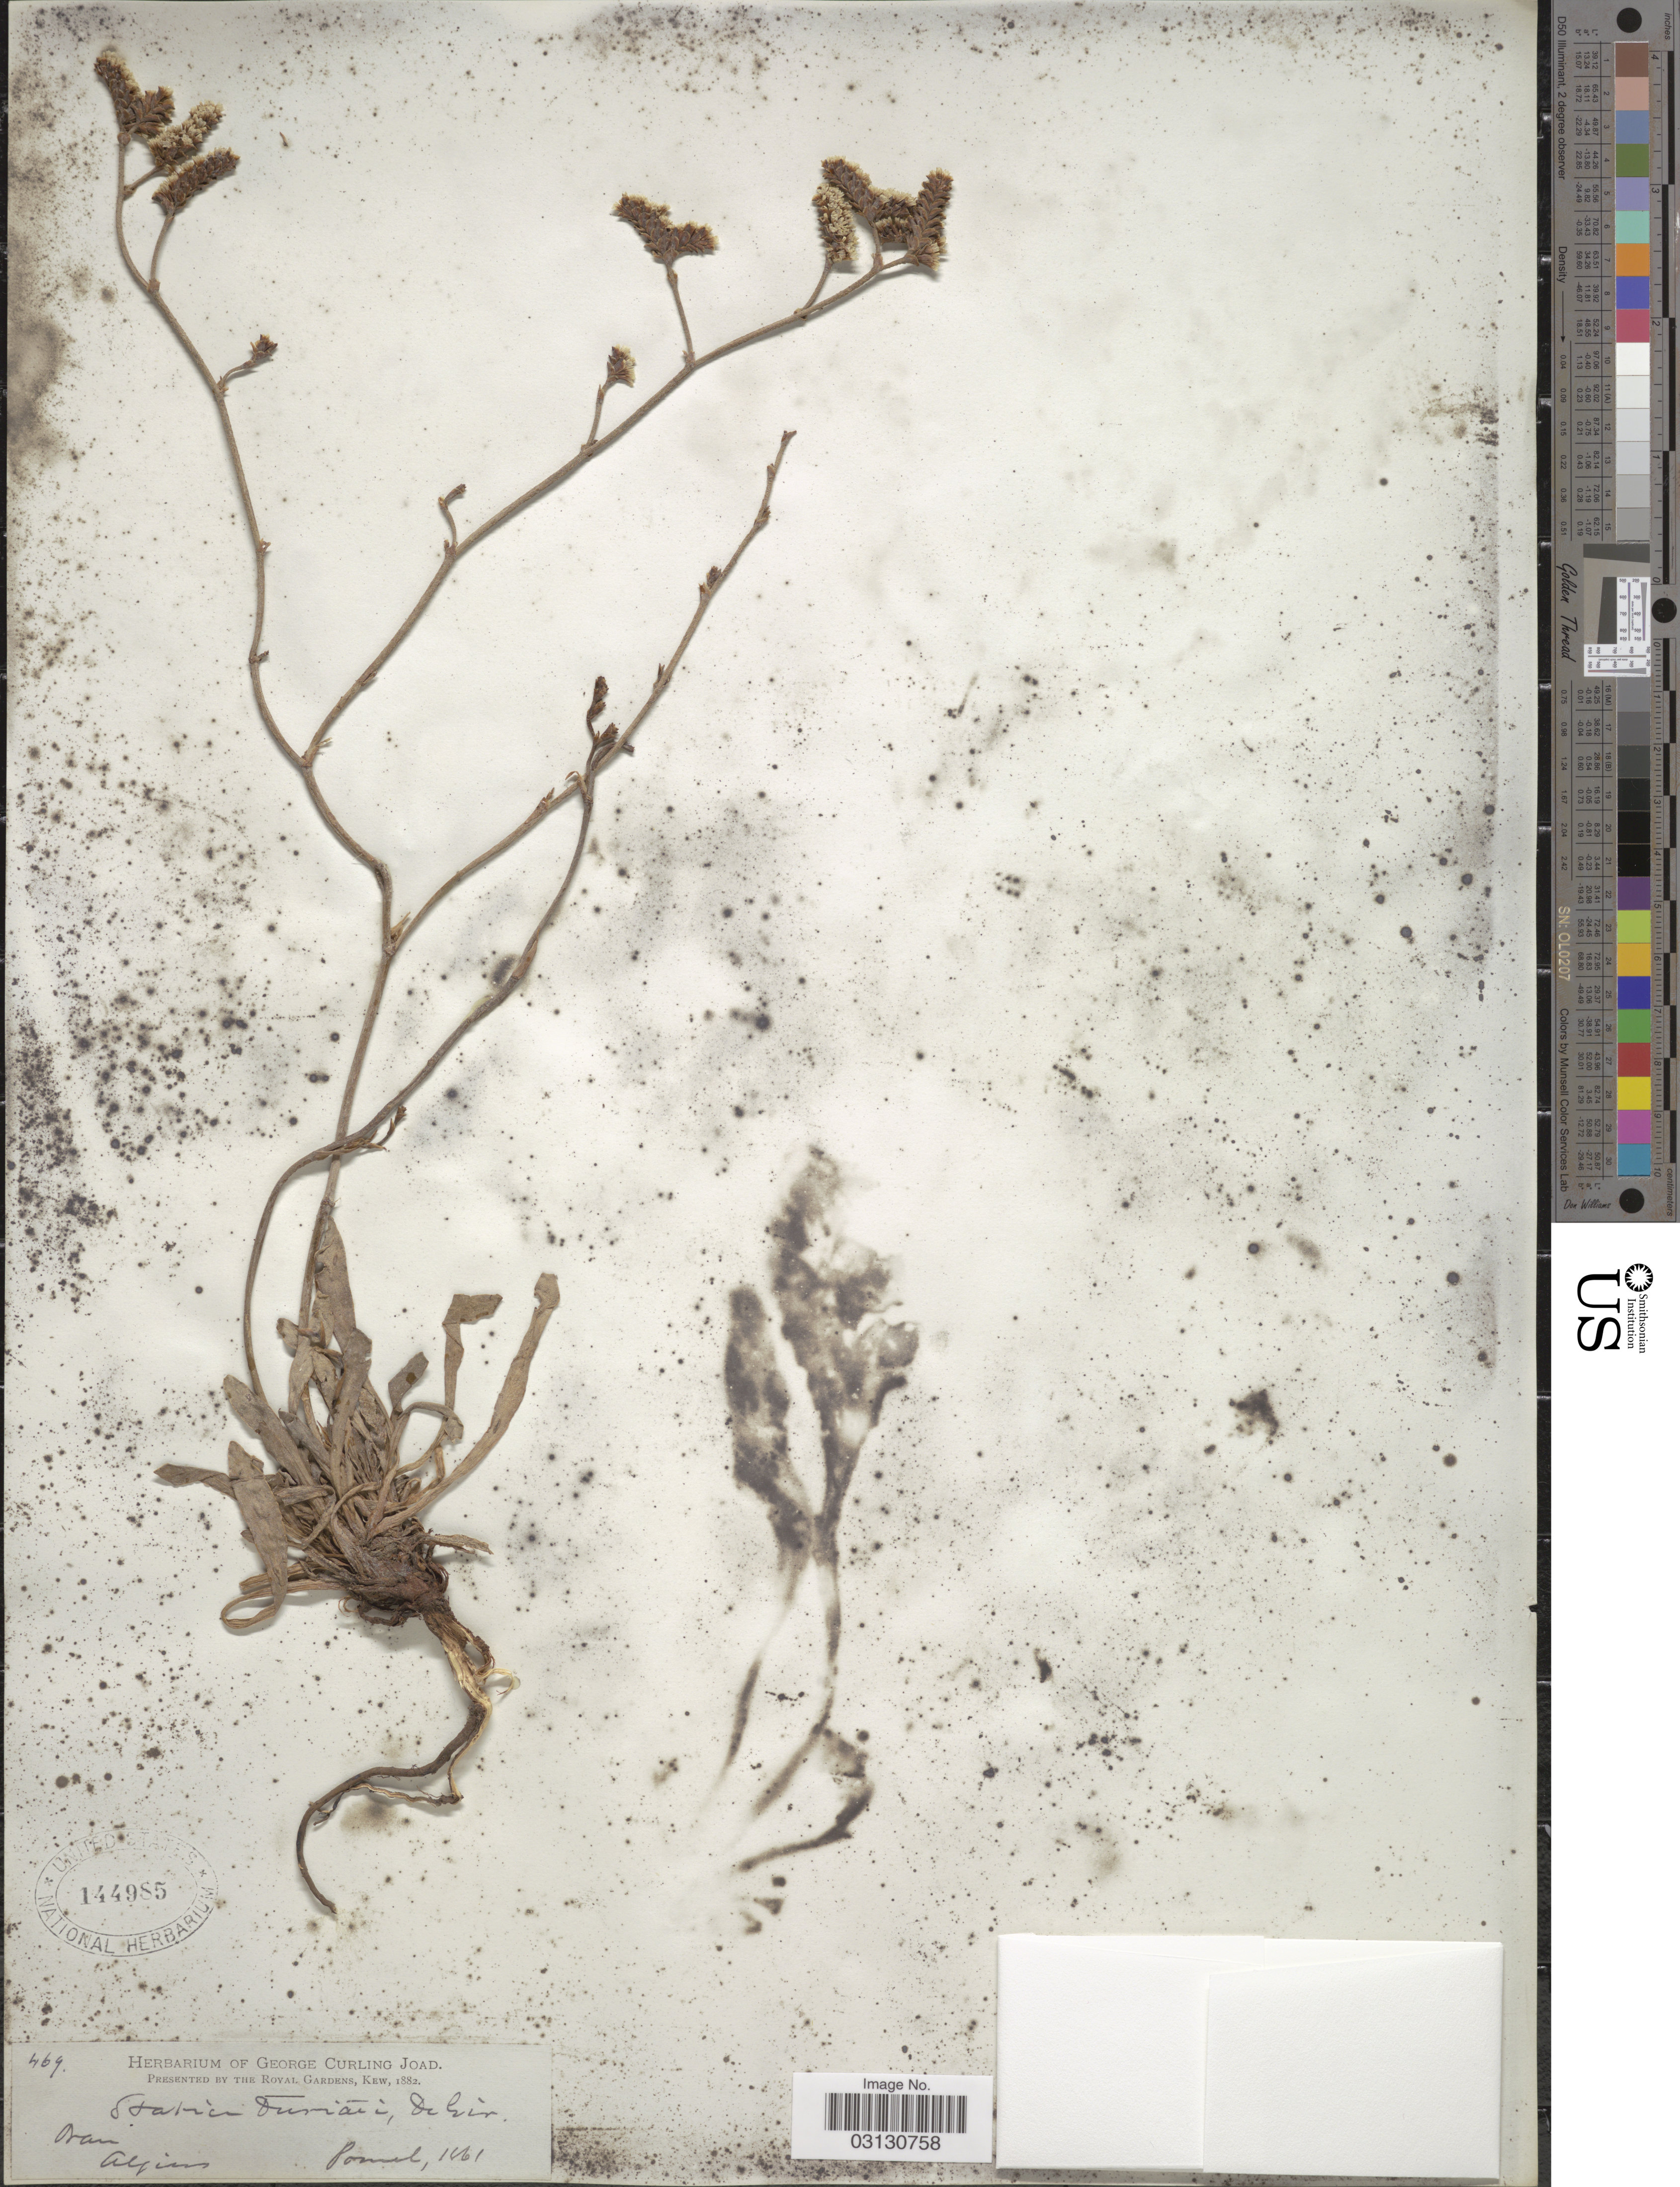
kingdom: Plantae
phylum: Tracheophyta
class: Magnoliopsida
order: Caryophyllales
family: Plumbaginaceae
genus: Limonium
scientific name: Limonium durieui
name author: Kuntze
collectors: Pomel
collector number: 469*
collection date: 1861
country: Algeria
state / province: Oran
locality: Algiers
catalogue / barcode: US 144985